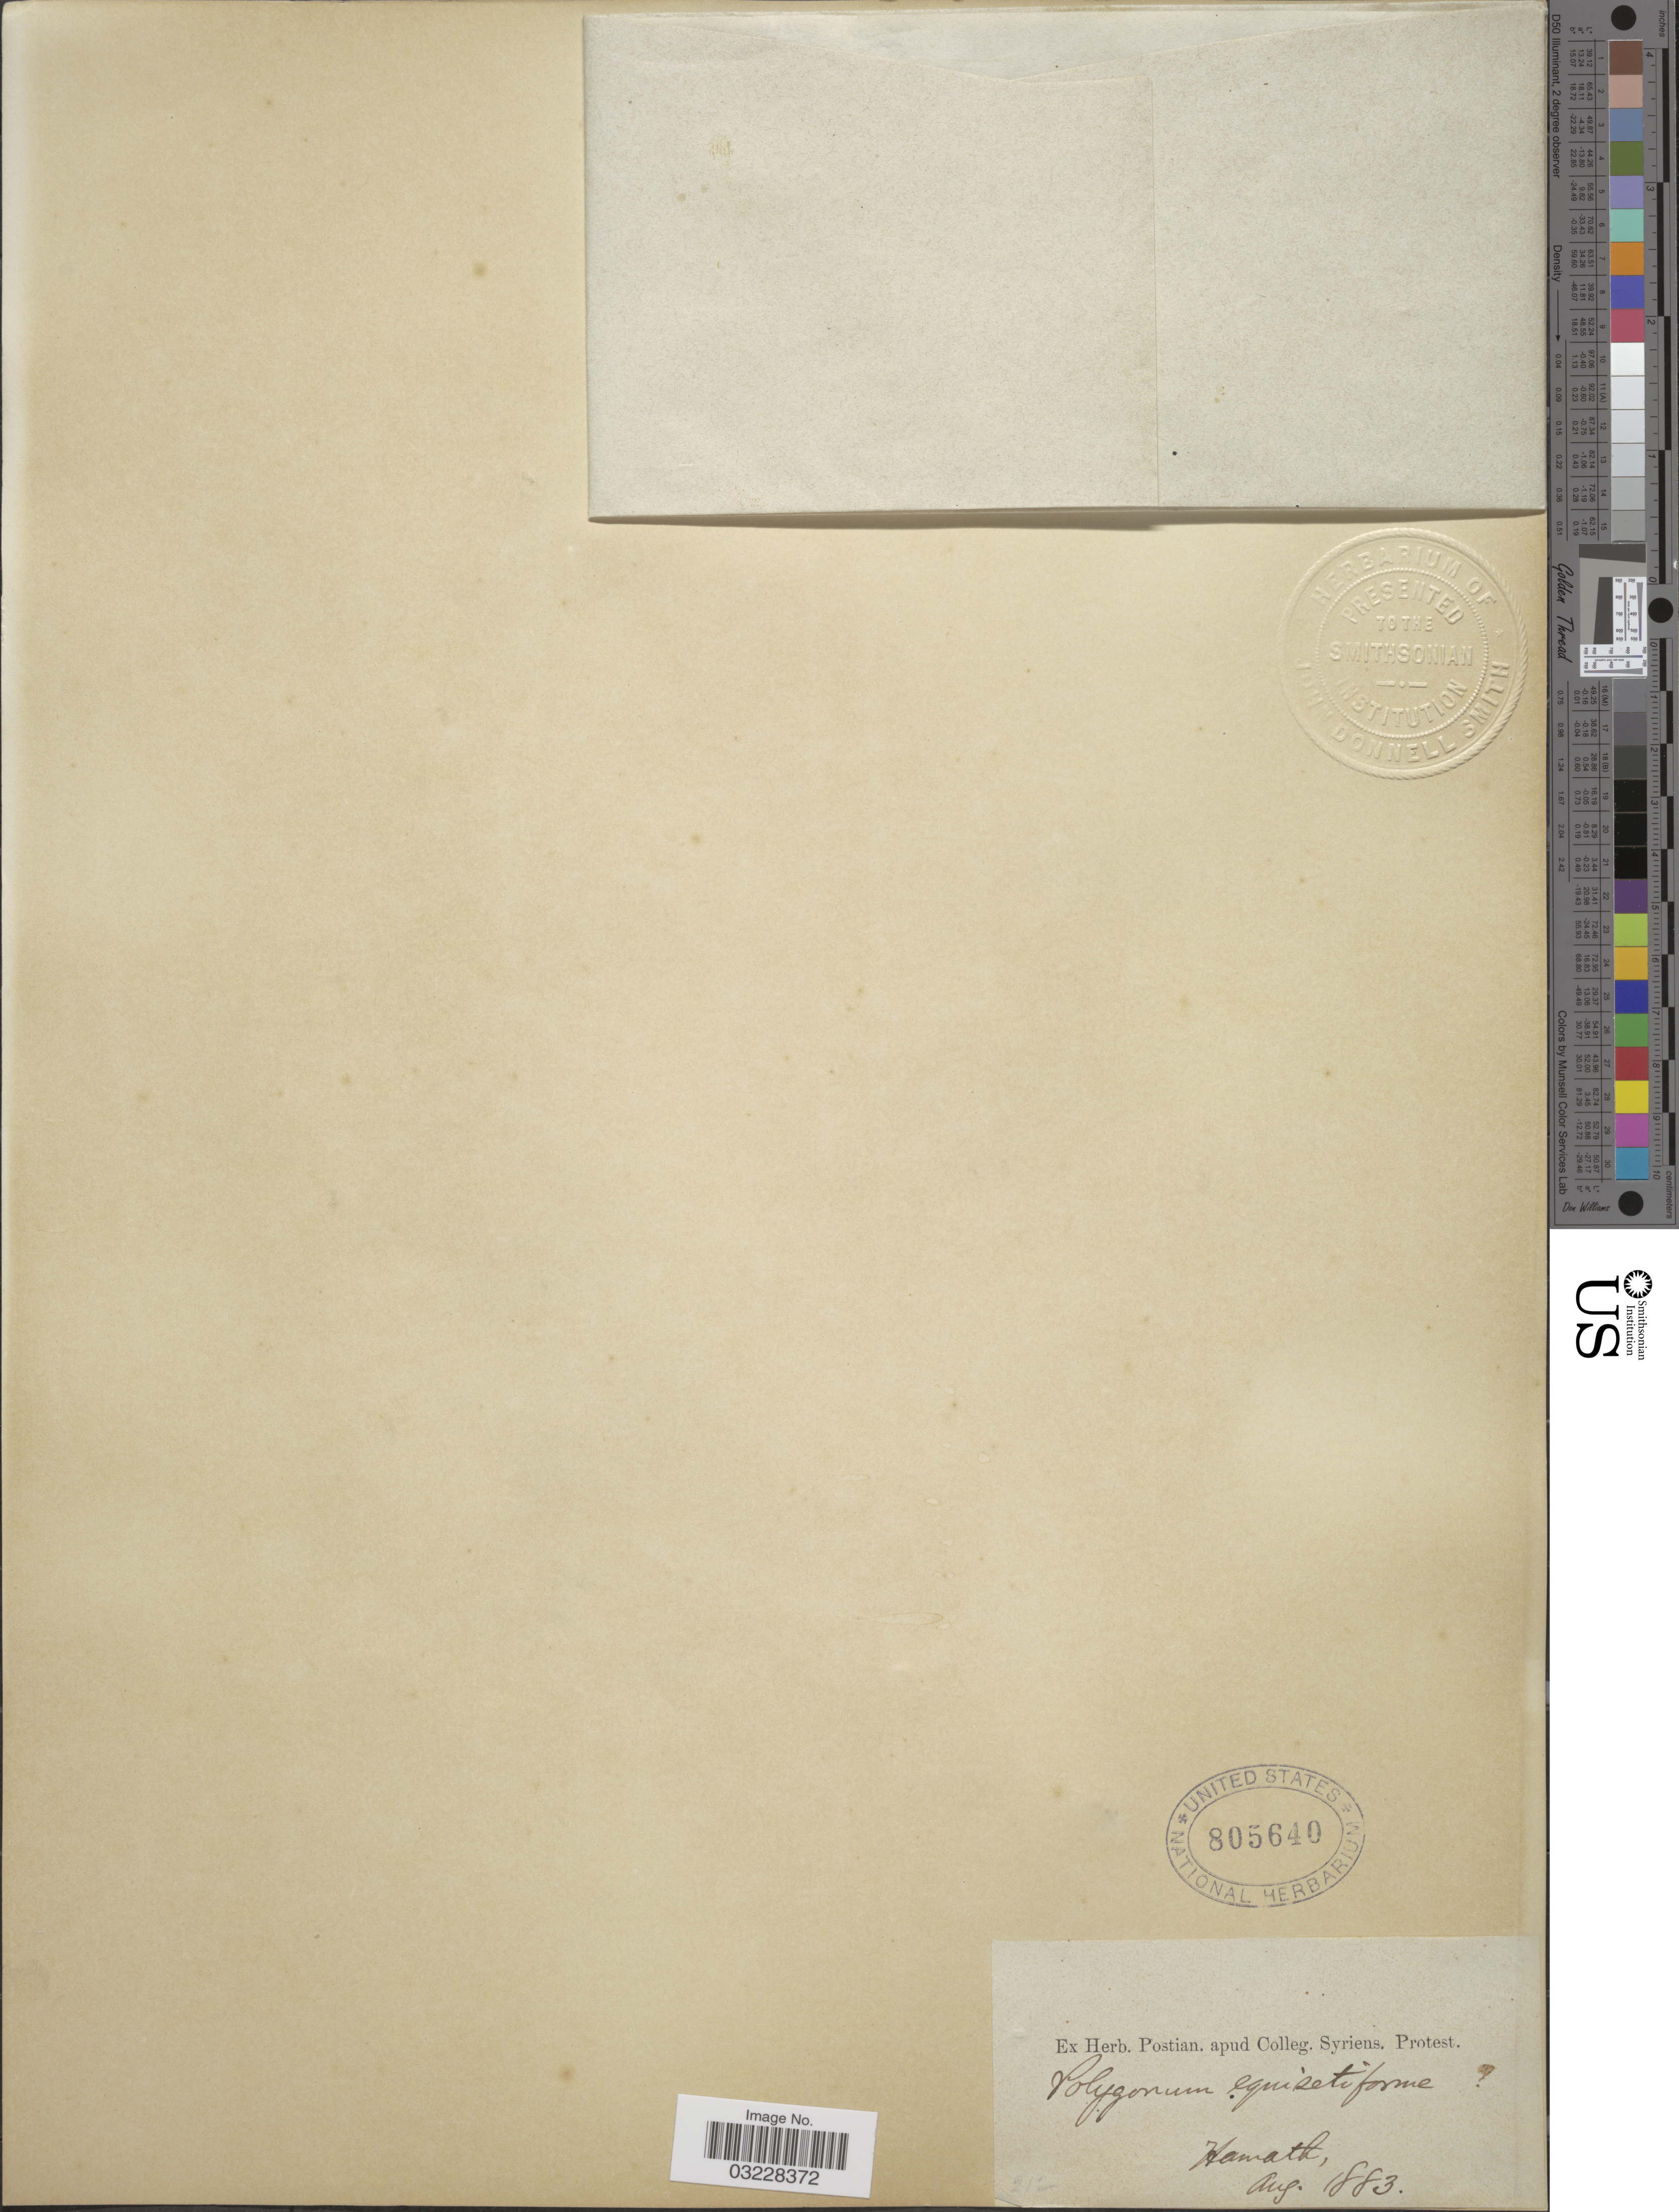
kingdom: Plantae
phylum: Tracheophyta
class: Magnoliopsida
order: Caryophyllales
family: Polygonaceae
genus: Polygonum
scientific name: Polygonum equisetiforme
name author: Sm.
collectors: ex herb. Postian. apud Colleg. Syriens. Protest. USE "Fannie P. A. Shepard" (10308853) AS PRIMARY COLLECTOR INSTEAD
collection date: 1883-08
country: Syria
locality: Hamath.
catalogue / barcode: US 805640